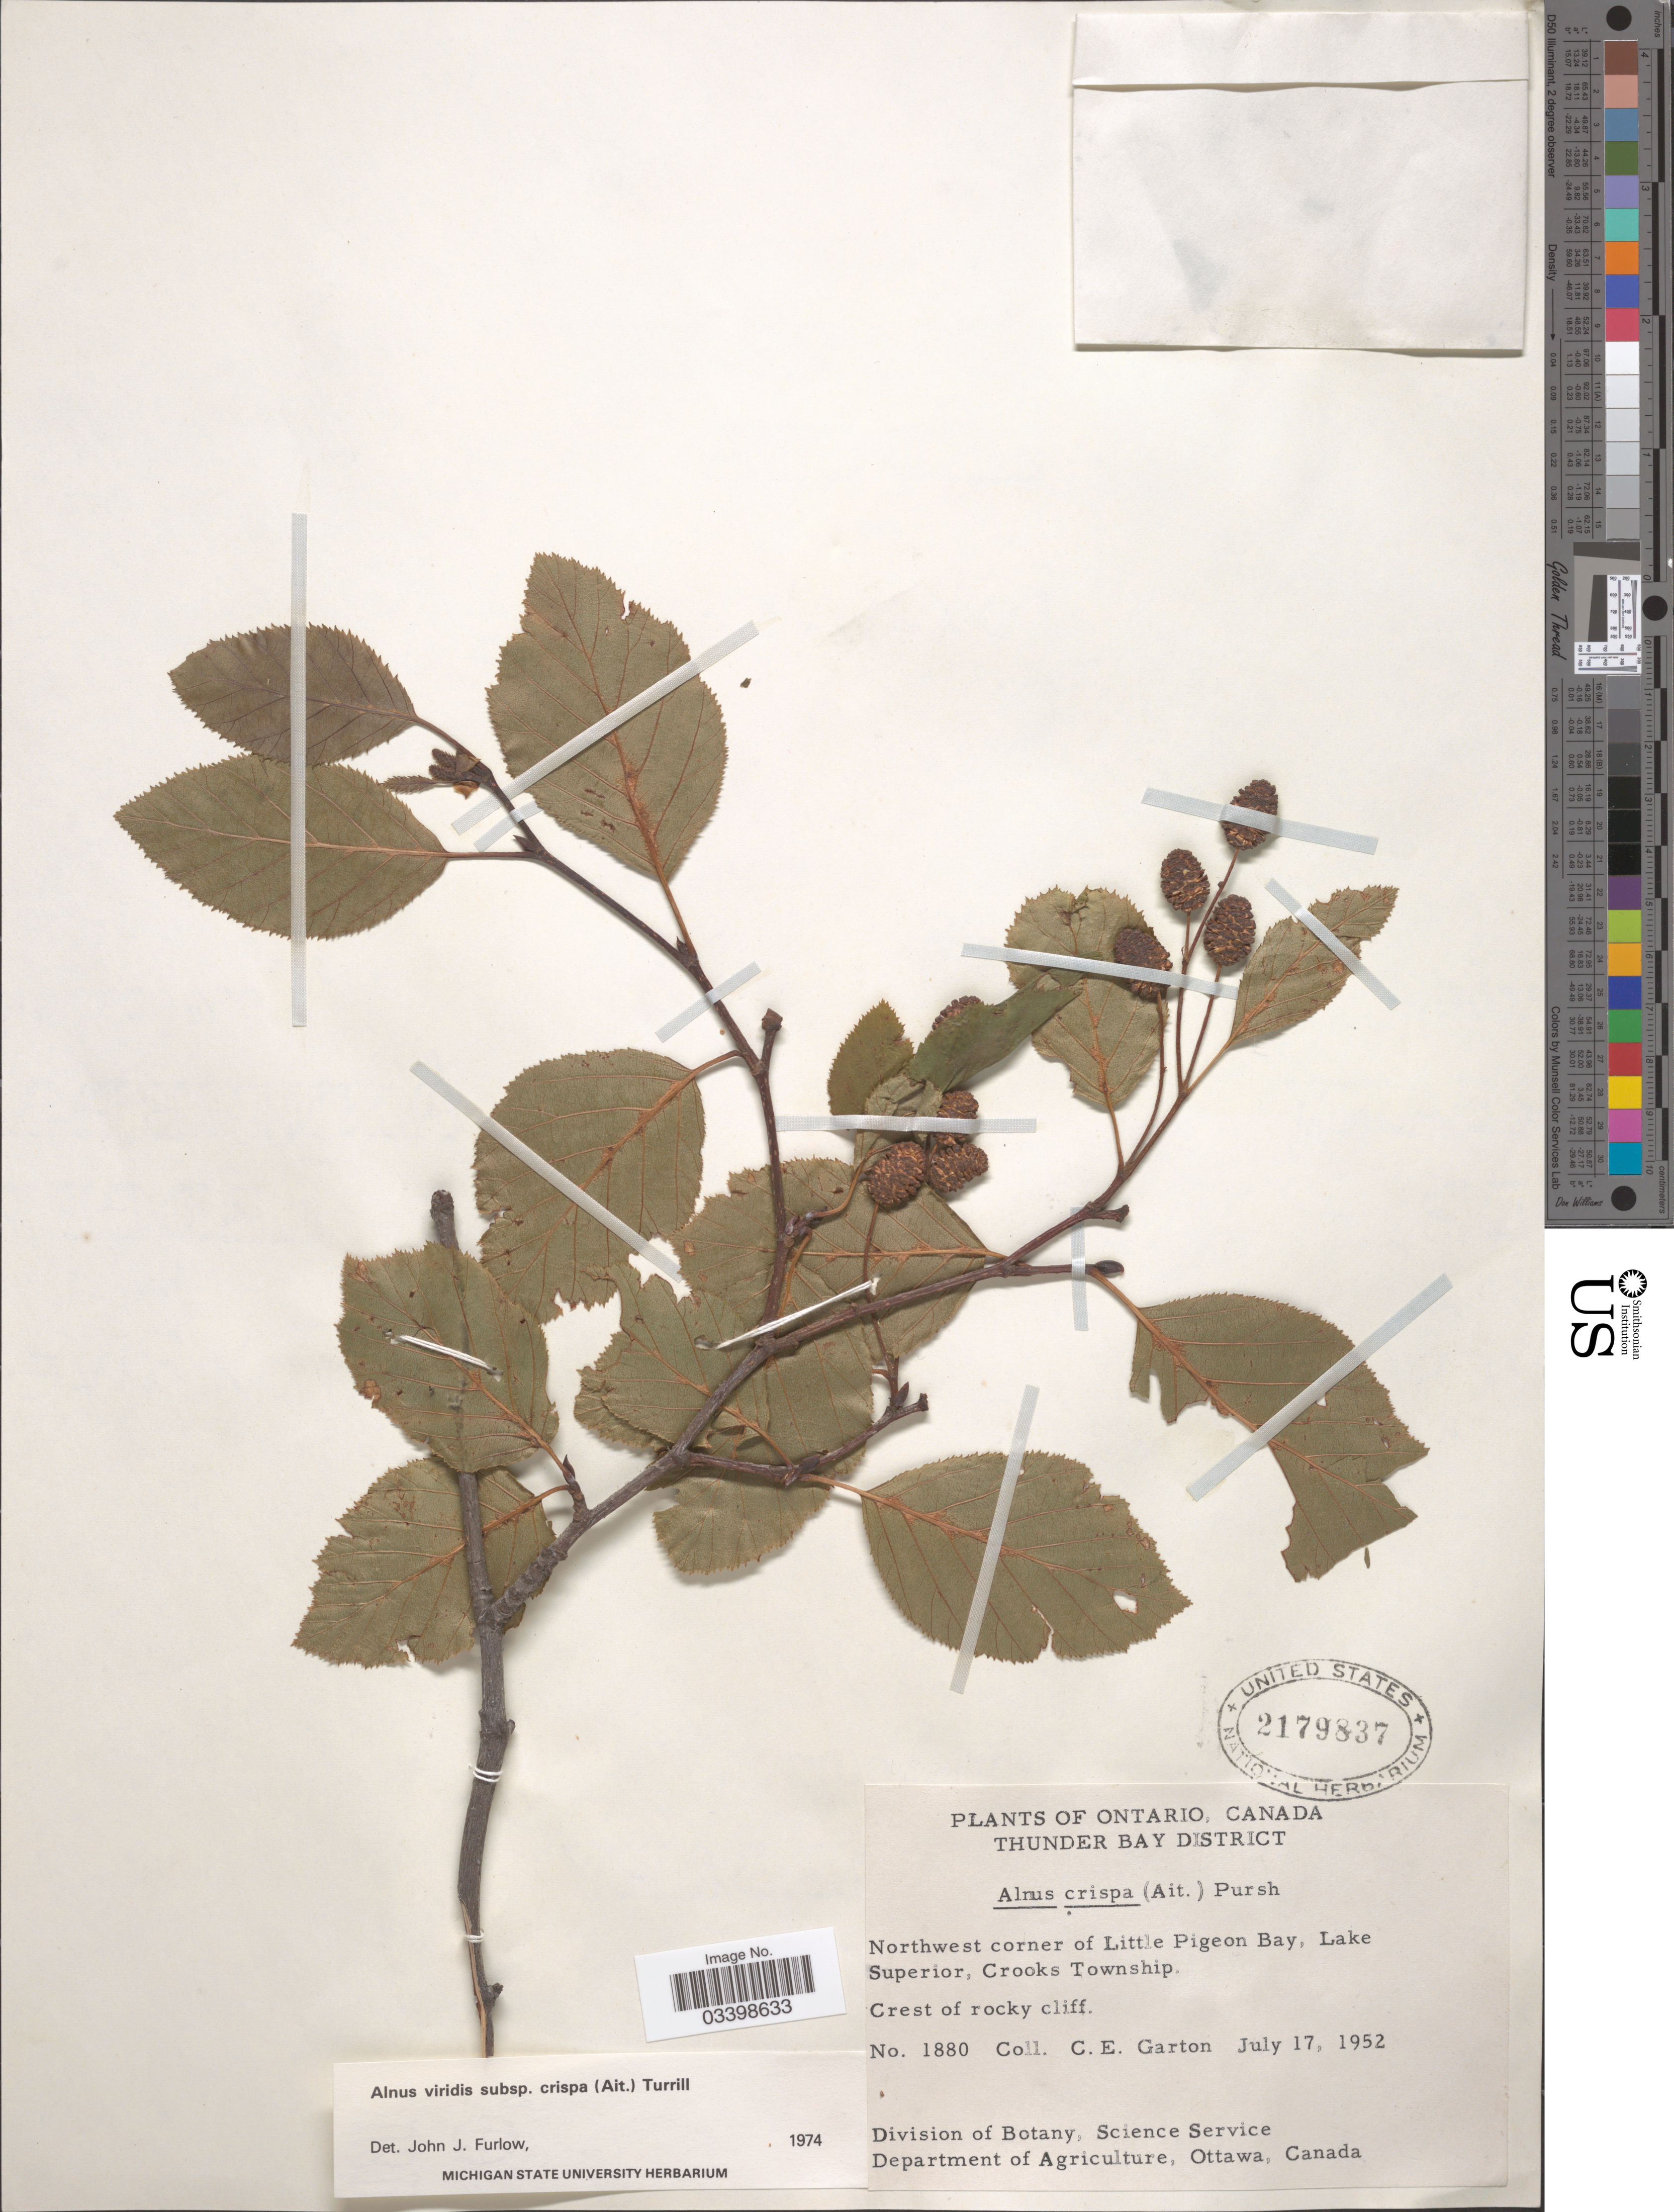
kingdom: Plantae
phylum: Tracheophyta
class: Magnoliopsida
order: Fagales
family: Betulaceae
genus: Alnus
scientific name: Alnus viridis subsp. crispa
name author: (Aiton) Turrill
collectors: C. E. Garton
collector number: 1880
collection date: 1952-07-17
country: Canada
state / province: Ontario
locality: Thunder Bay District. Northwest corner of Little Pigeons Bay, Lake Superior, Crooks Township.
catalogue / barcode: US 2179837